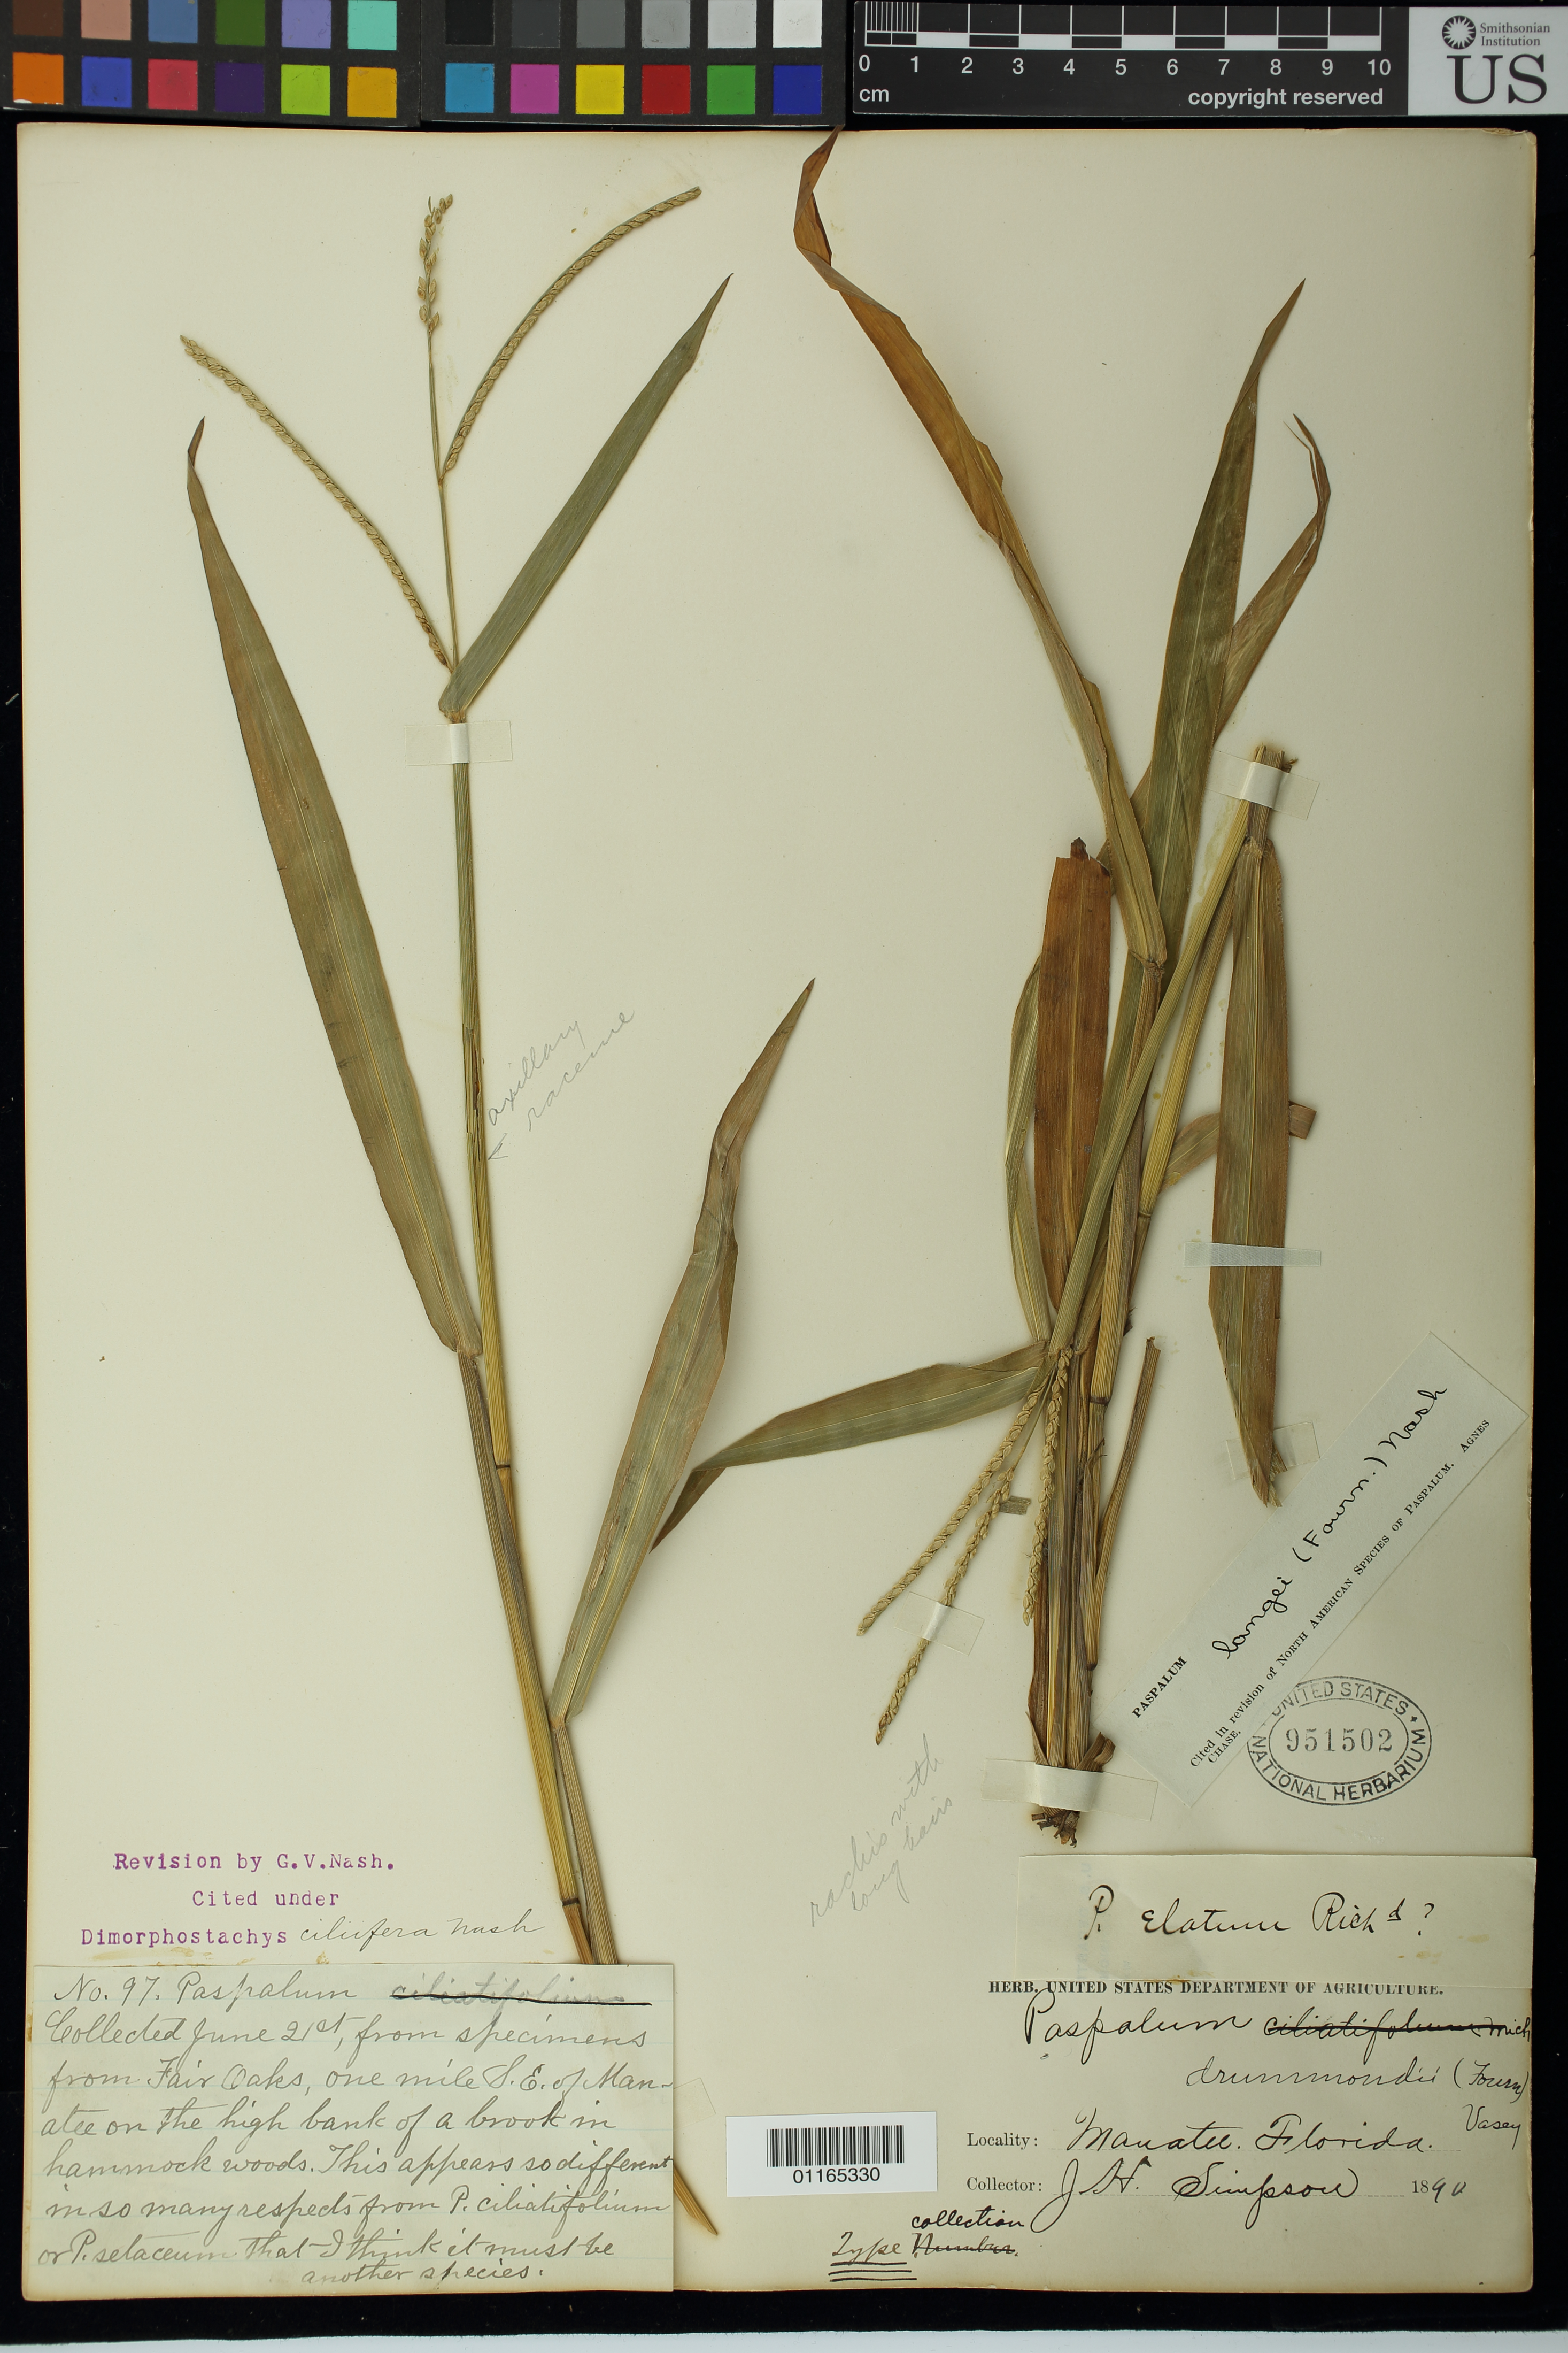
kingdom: Plantae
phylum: Tracheophyta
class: Liliopsida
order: Poales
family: Poaceae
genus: Dimorphostachys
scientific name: Dimorphostachys ciliifera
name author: Nash in Small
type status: Isotype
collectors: J. H. Simpson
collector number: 97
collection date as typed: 21 Jun 1890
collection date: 1890-06-21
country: United States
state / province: Florida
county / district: Manatee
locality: Fair Oaks, 1 mile S.E. of Manatee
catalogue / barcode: US 951502